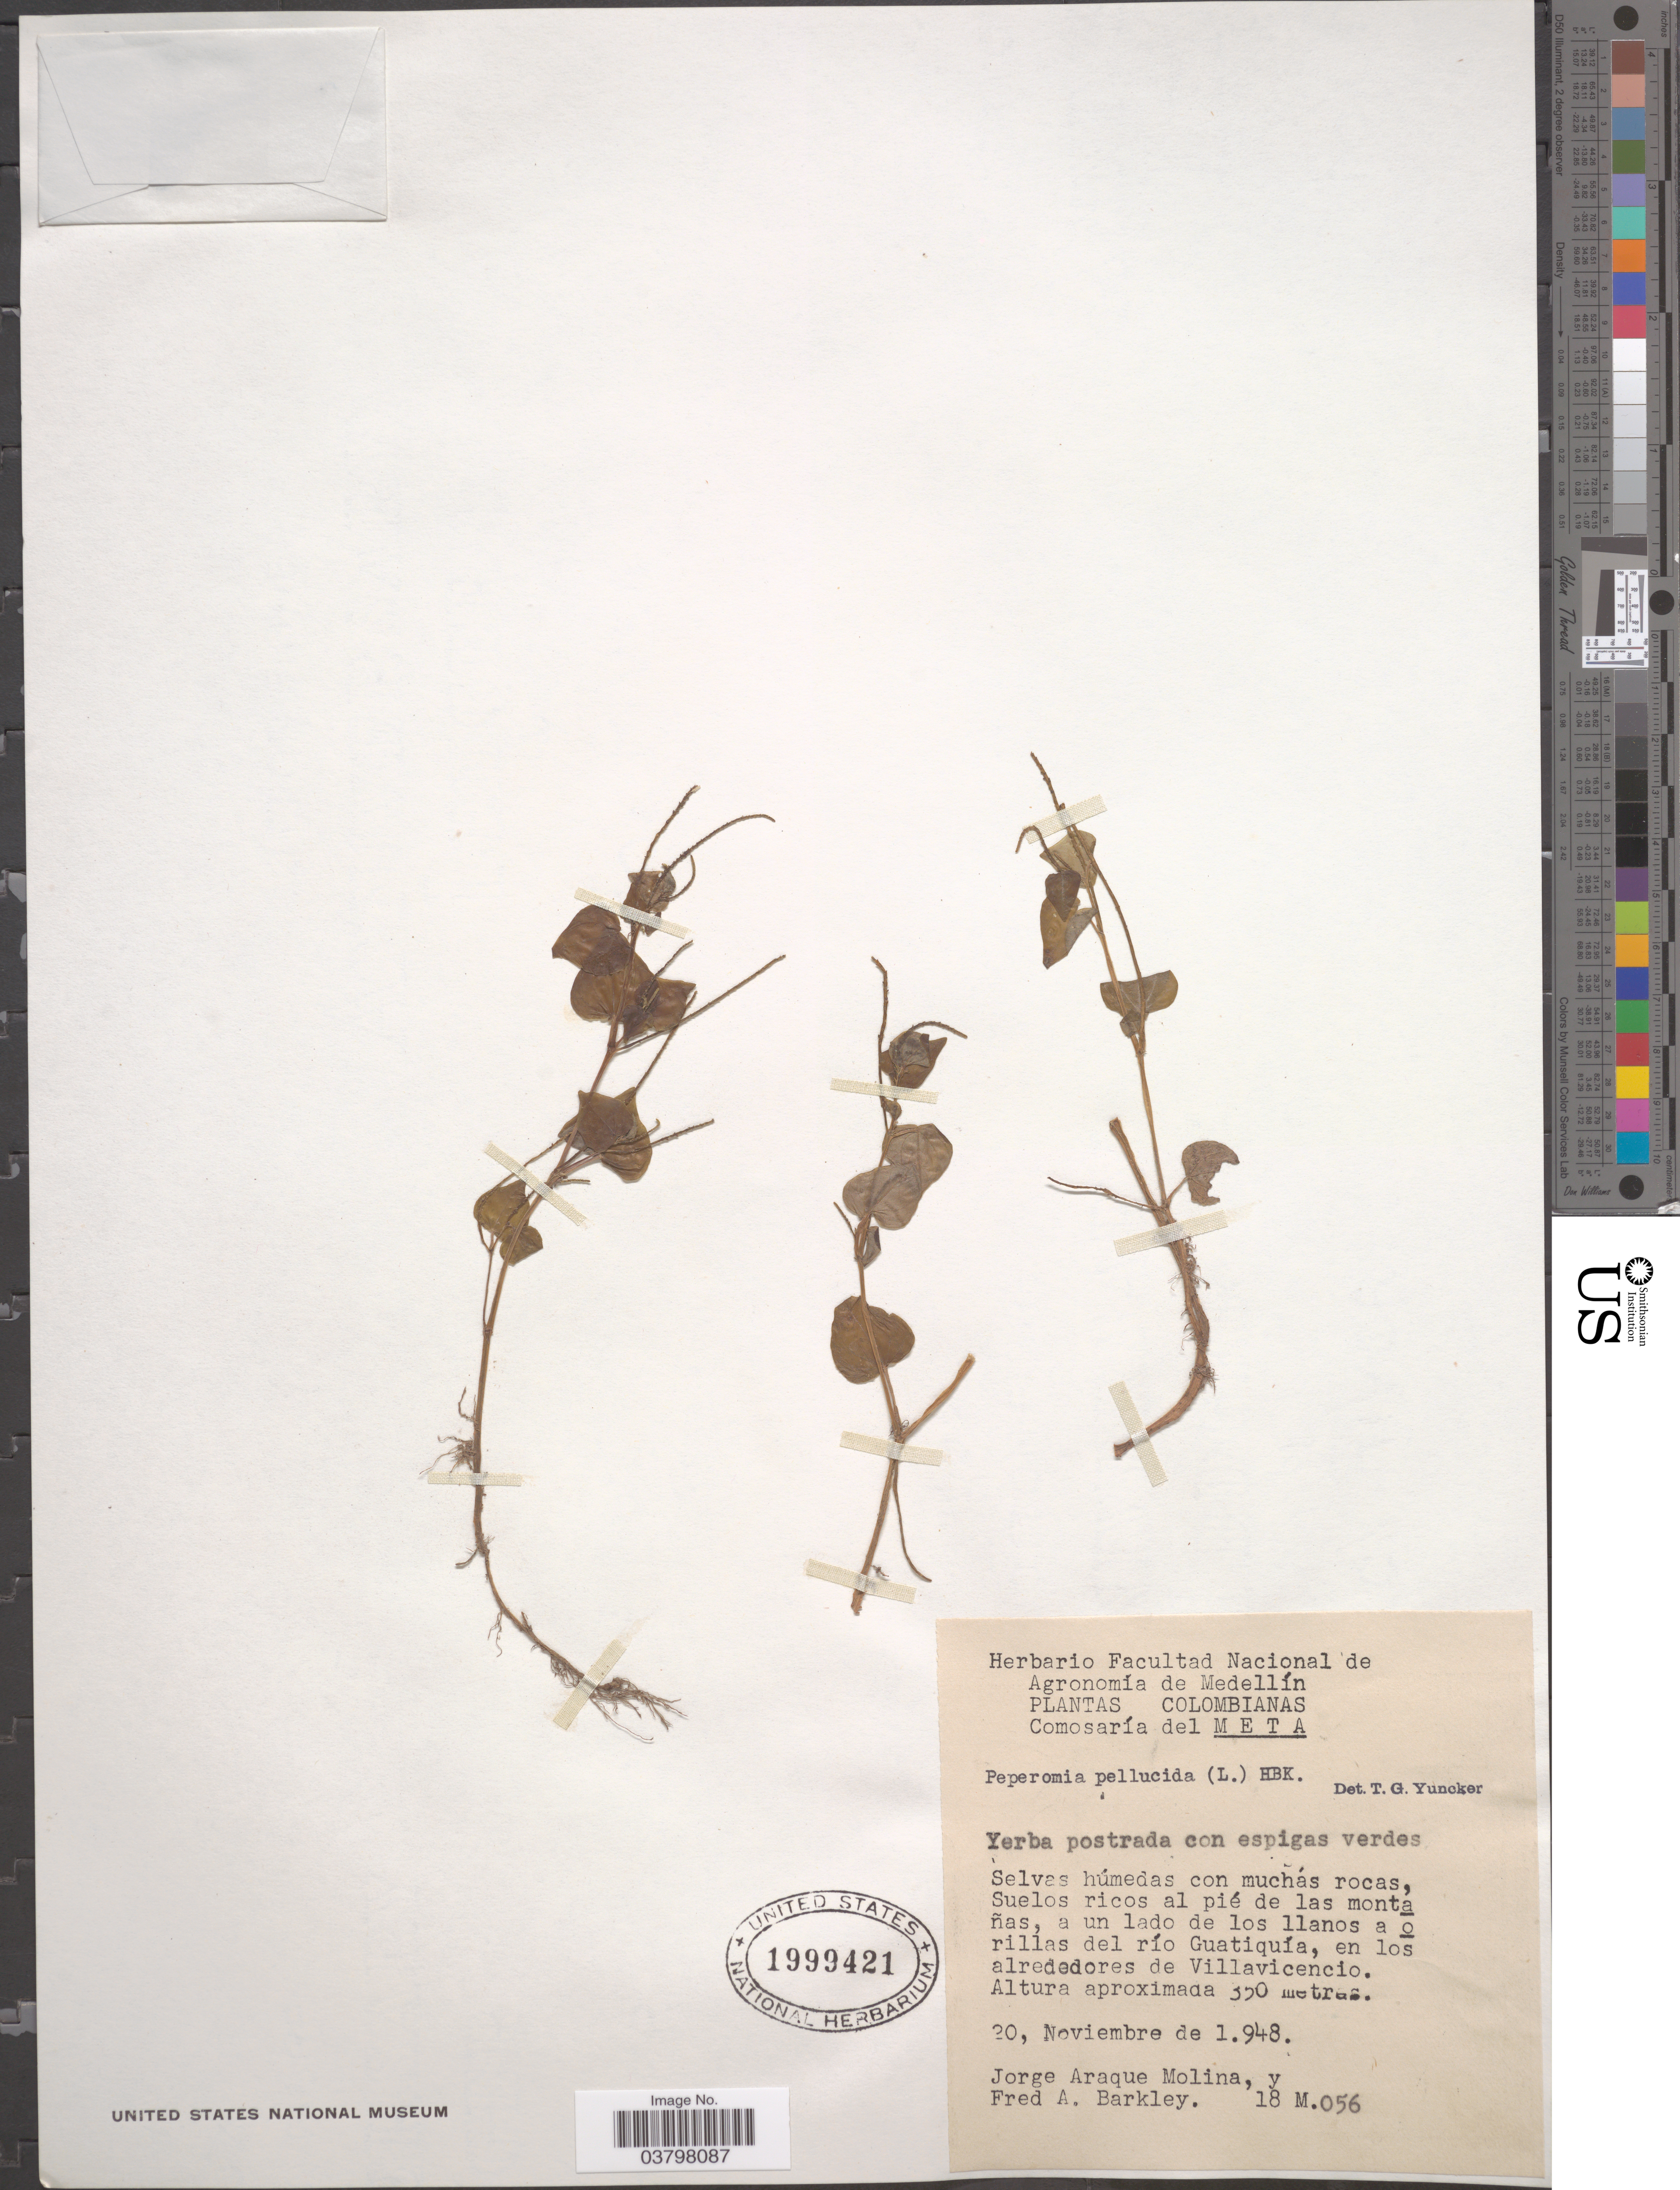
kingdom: Plantae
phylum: Tracheophyta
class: Magnoliopsida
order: Piperales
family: Piperaceae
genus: Peperomia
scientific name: Peperomia pellucida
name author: (L.) Kunth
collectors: J. Araque Molina & F. A. Barkley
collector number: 18M056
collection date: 1948-11-20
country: Colombia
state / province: Meta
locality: Comosaría del Meta. A un lado de los llanos a orillas del río Guatiquía, en los alrededores de Villavicencio.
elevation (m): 350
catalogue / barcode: US 1999421